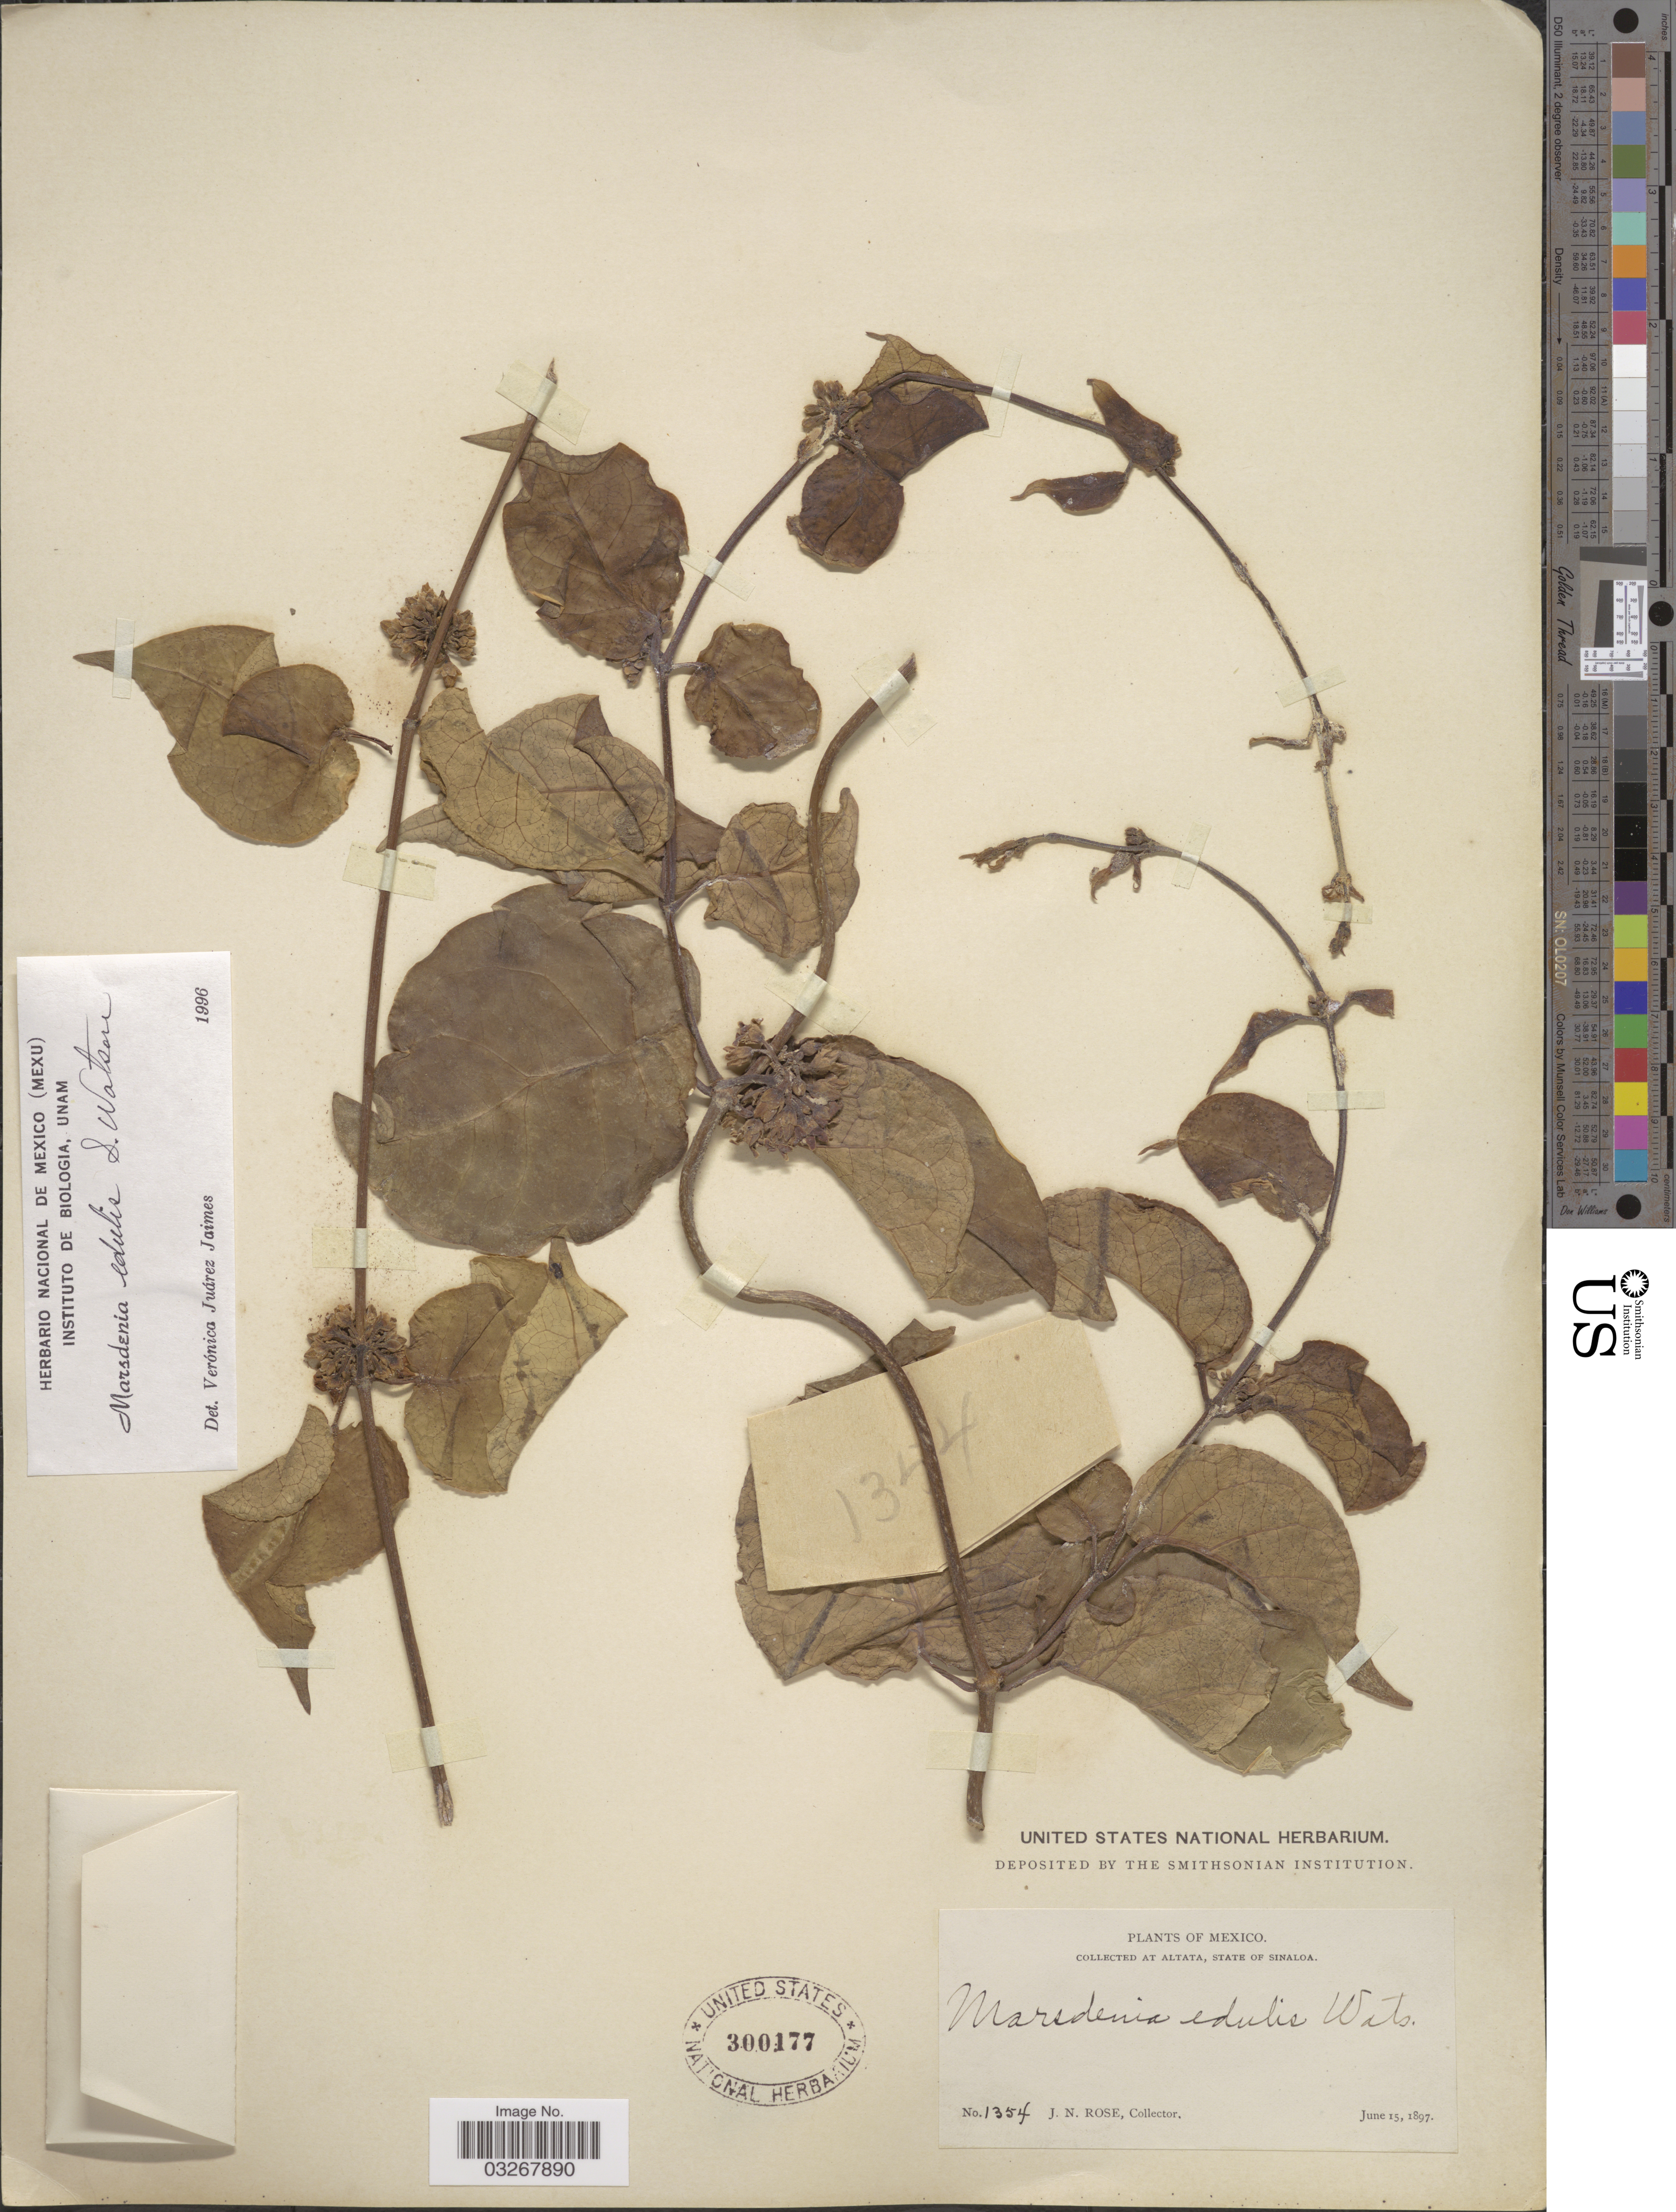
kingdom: Plantae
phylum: Tracheophyta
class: Magnoliopsida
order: Gentianales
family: Apocynaceae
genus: Marsdenia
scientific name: Marsdenia edulis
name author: S. Watson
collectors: J. N. Rose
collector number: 1354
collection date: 1897-06-15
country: Mexico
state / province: Sinaloa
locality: Altata.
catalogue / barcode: US 300177